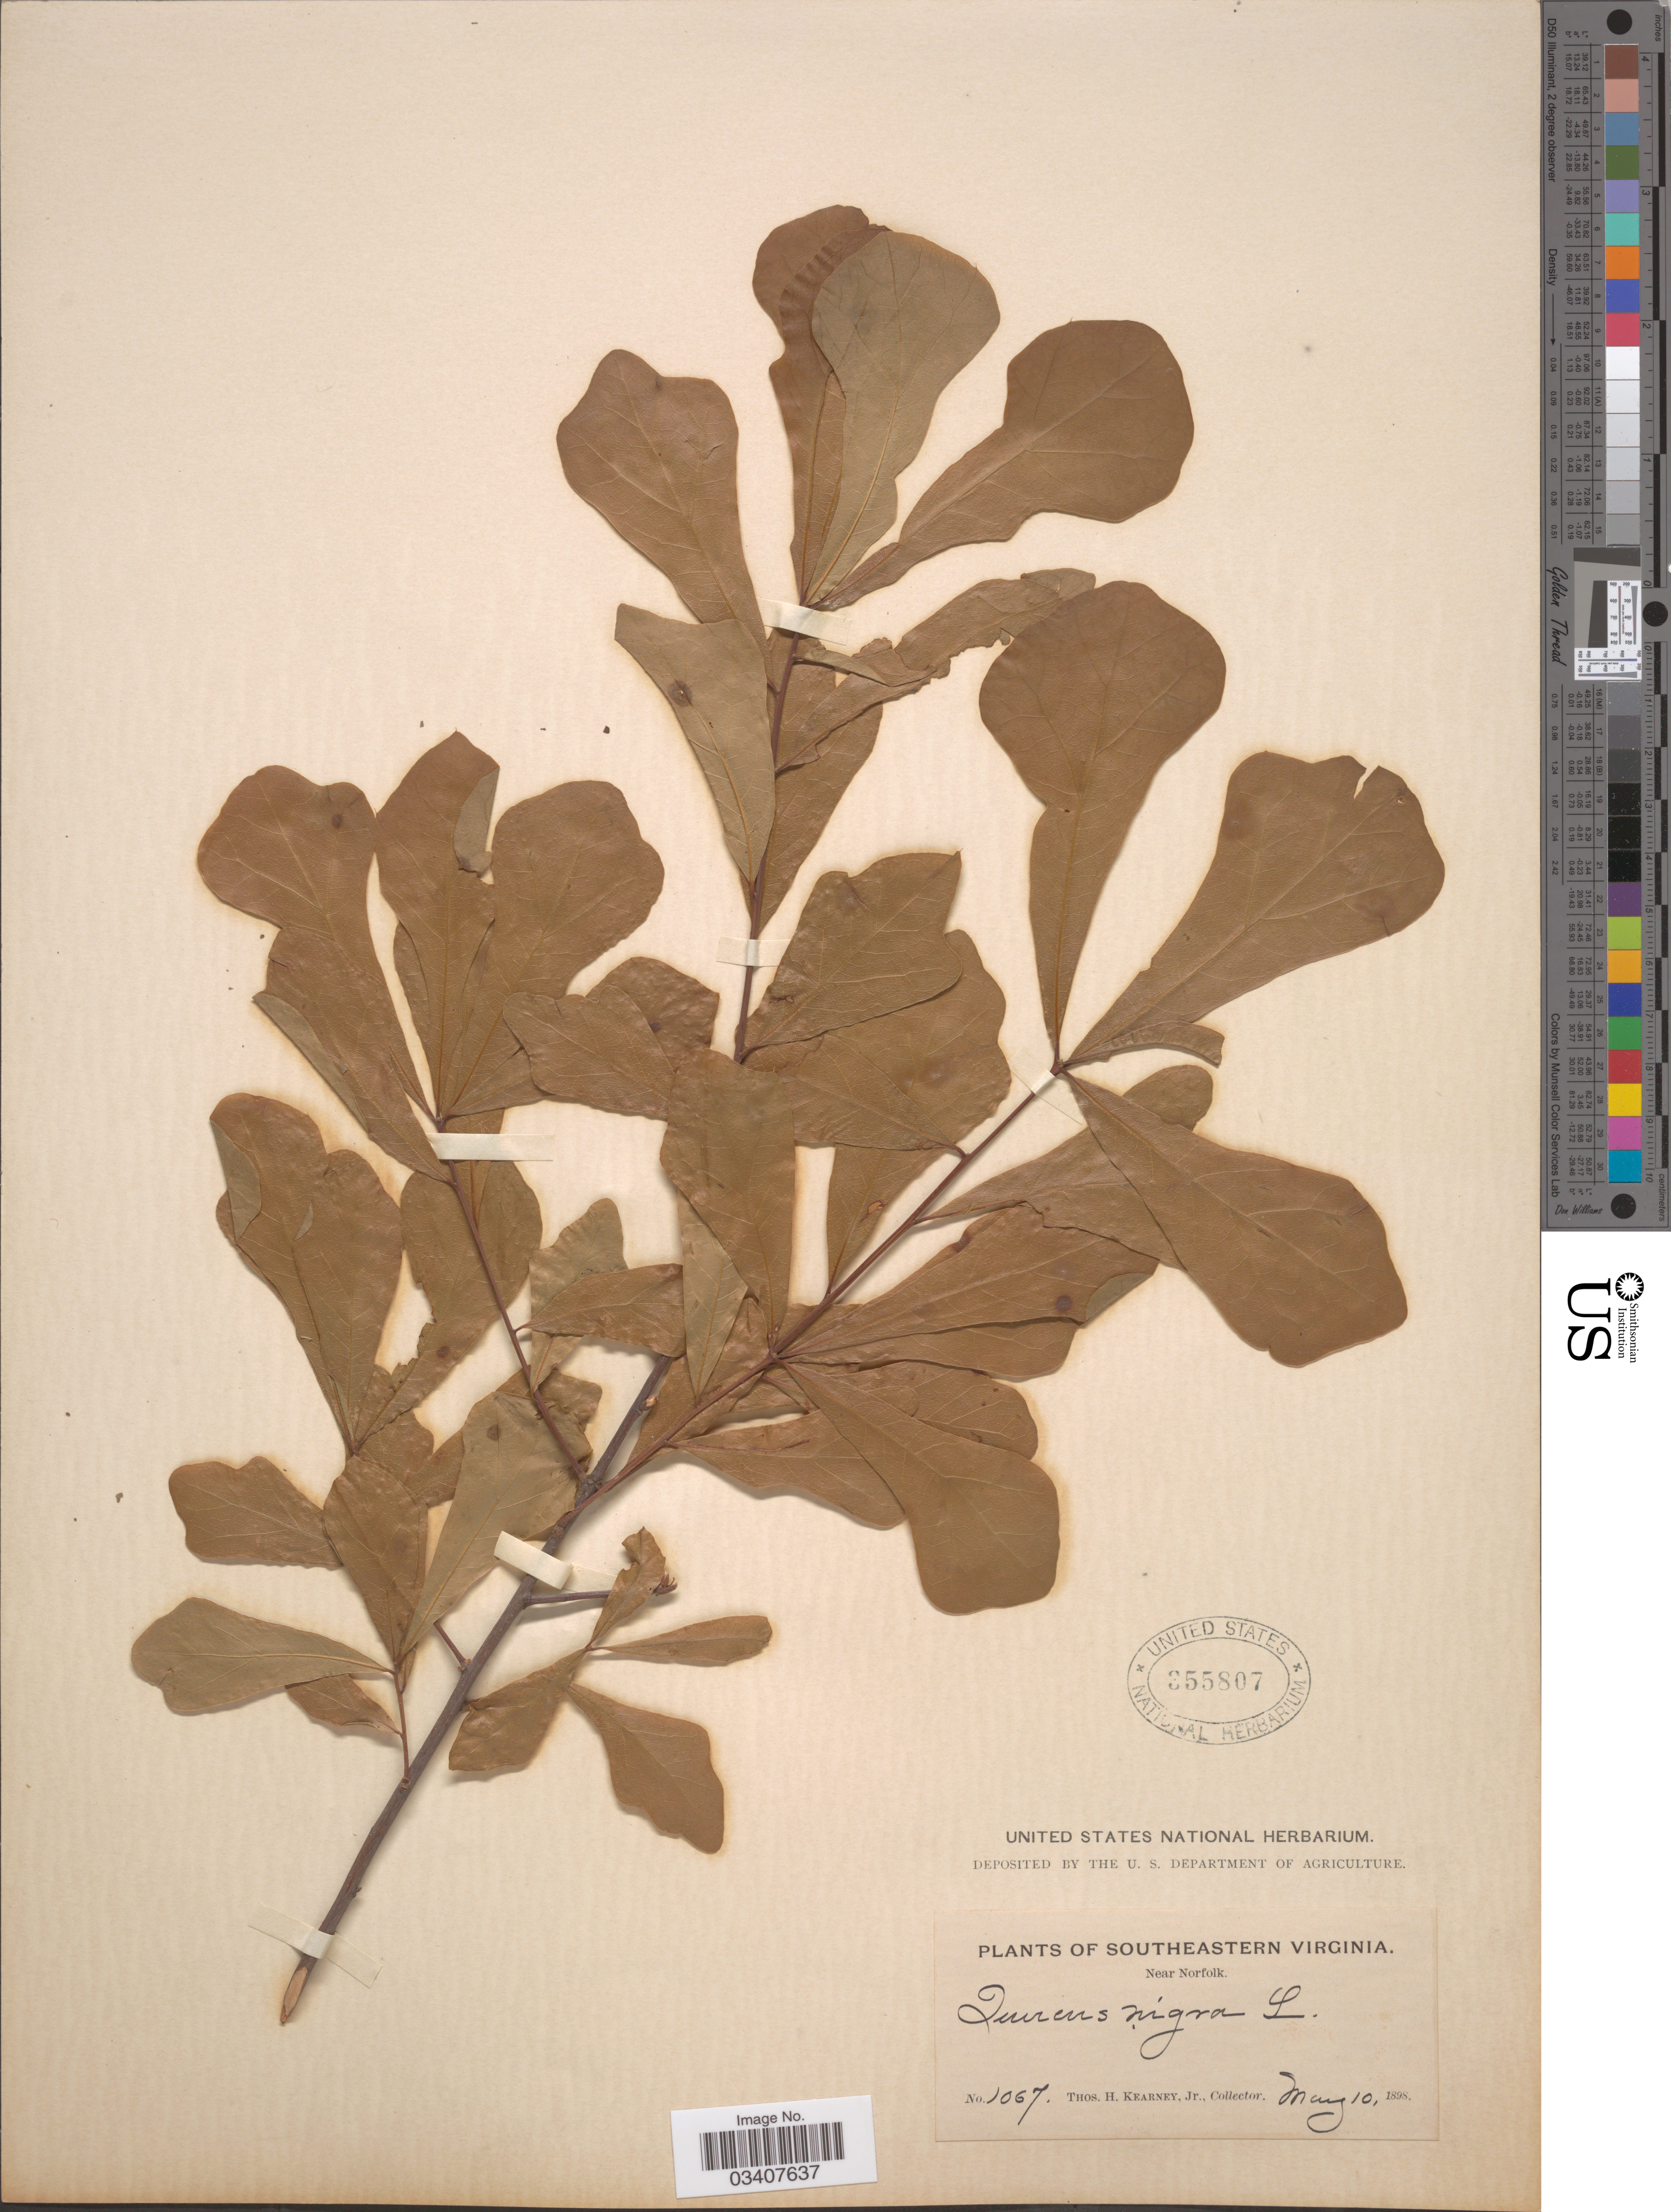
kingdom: Plantae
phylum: Tracheophyta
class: Magnoliopsida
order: Fagales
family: Fagaceae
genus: Quercus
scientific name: Quercus nigra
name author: L.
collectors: T. H. Kearney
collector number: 1067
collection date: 1898-05-10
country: United States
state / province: Virginia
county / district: City of Norfolk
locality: Southeastern Virginia. Near Norfolk.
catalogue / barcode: US 355807